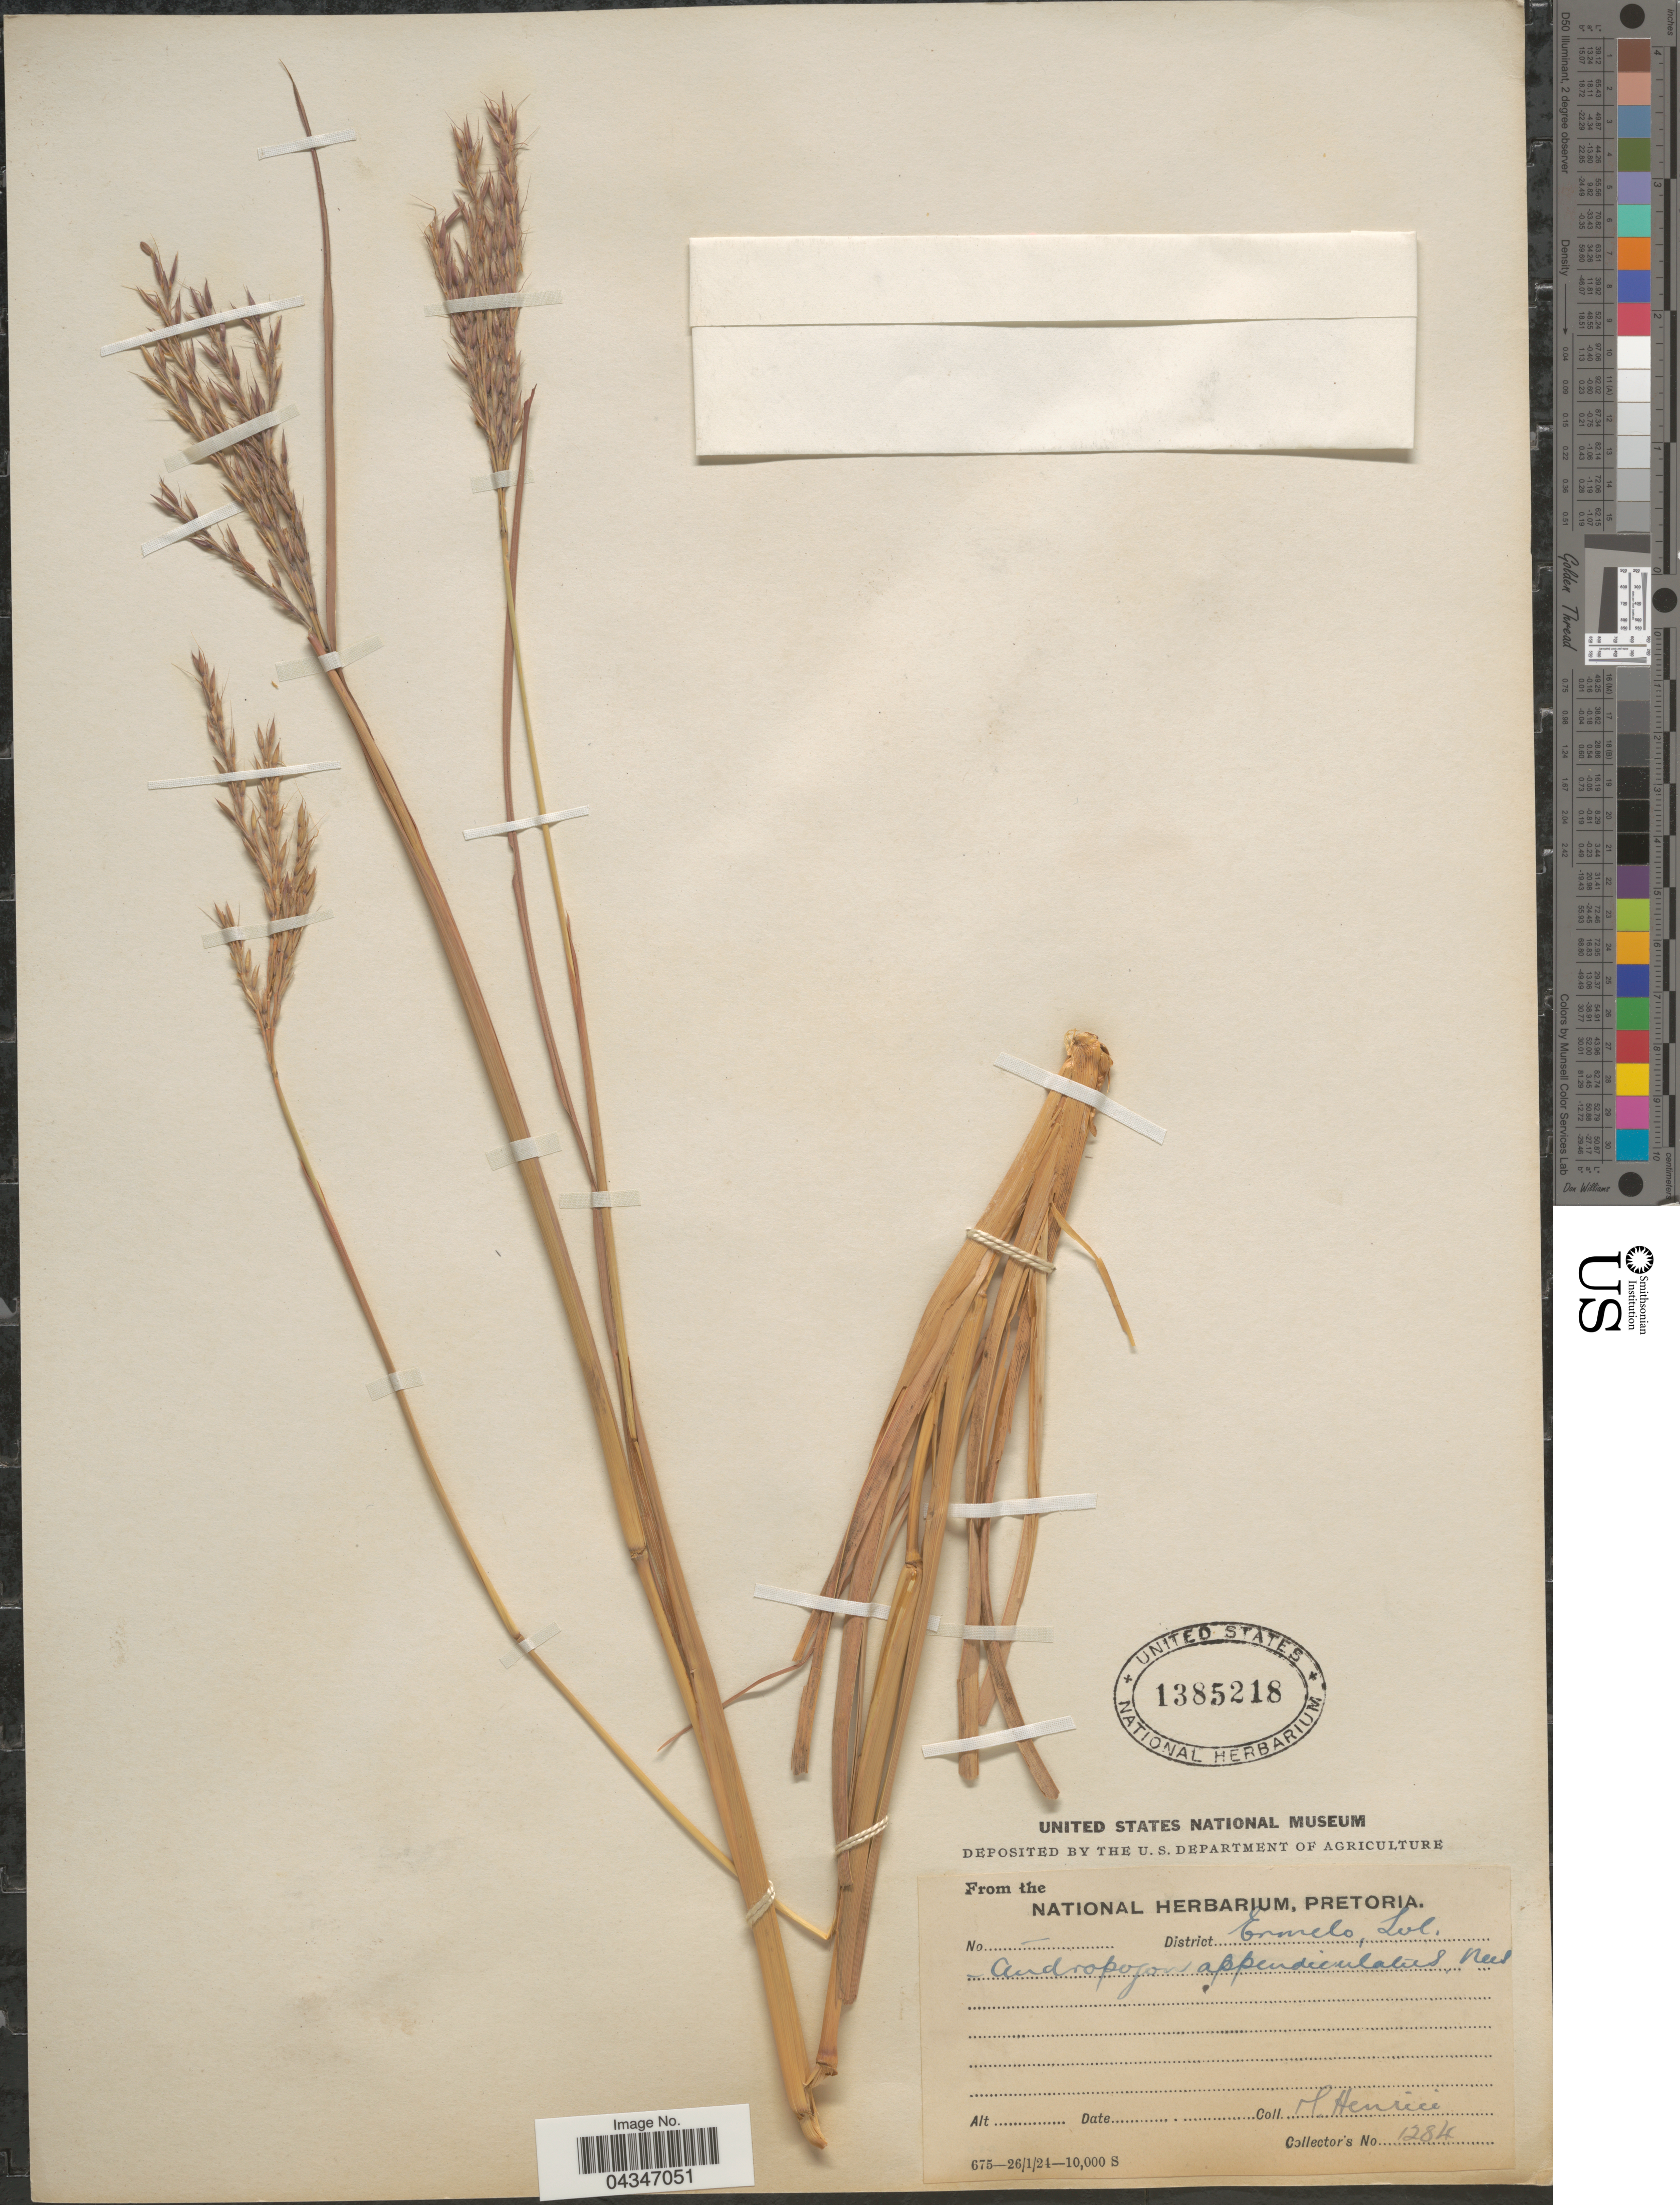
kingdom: Plantae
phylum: Tracheophyta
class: Liliopsida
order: Poales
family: Poaceae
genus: Andropogon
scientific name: Andropogon appendiculatus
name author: Nees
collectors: M. Henrici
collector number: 1284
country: South Africa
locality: District Ermelo, Tvl.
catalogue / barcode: US 1385218